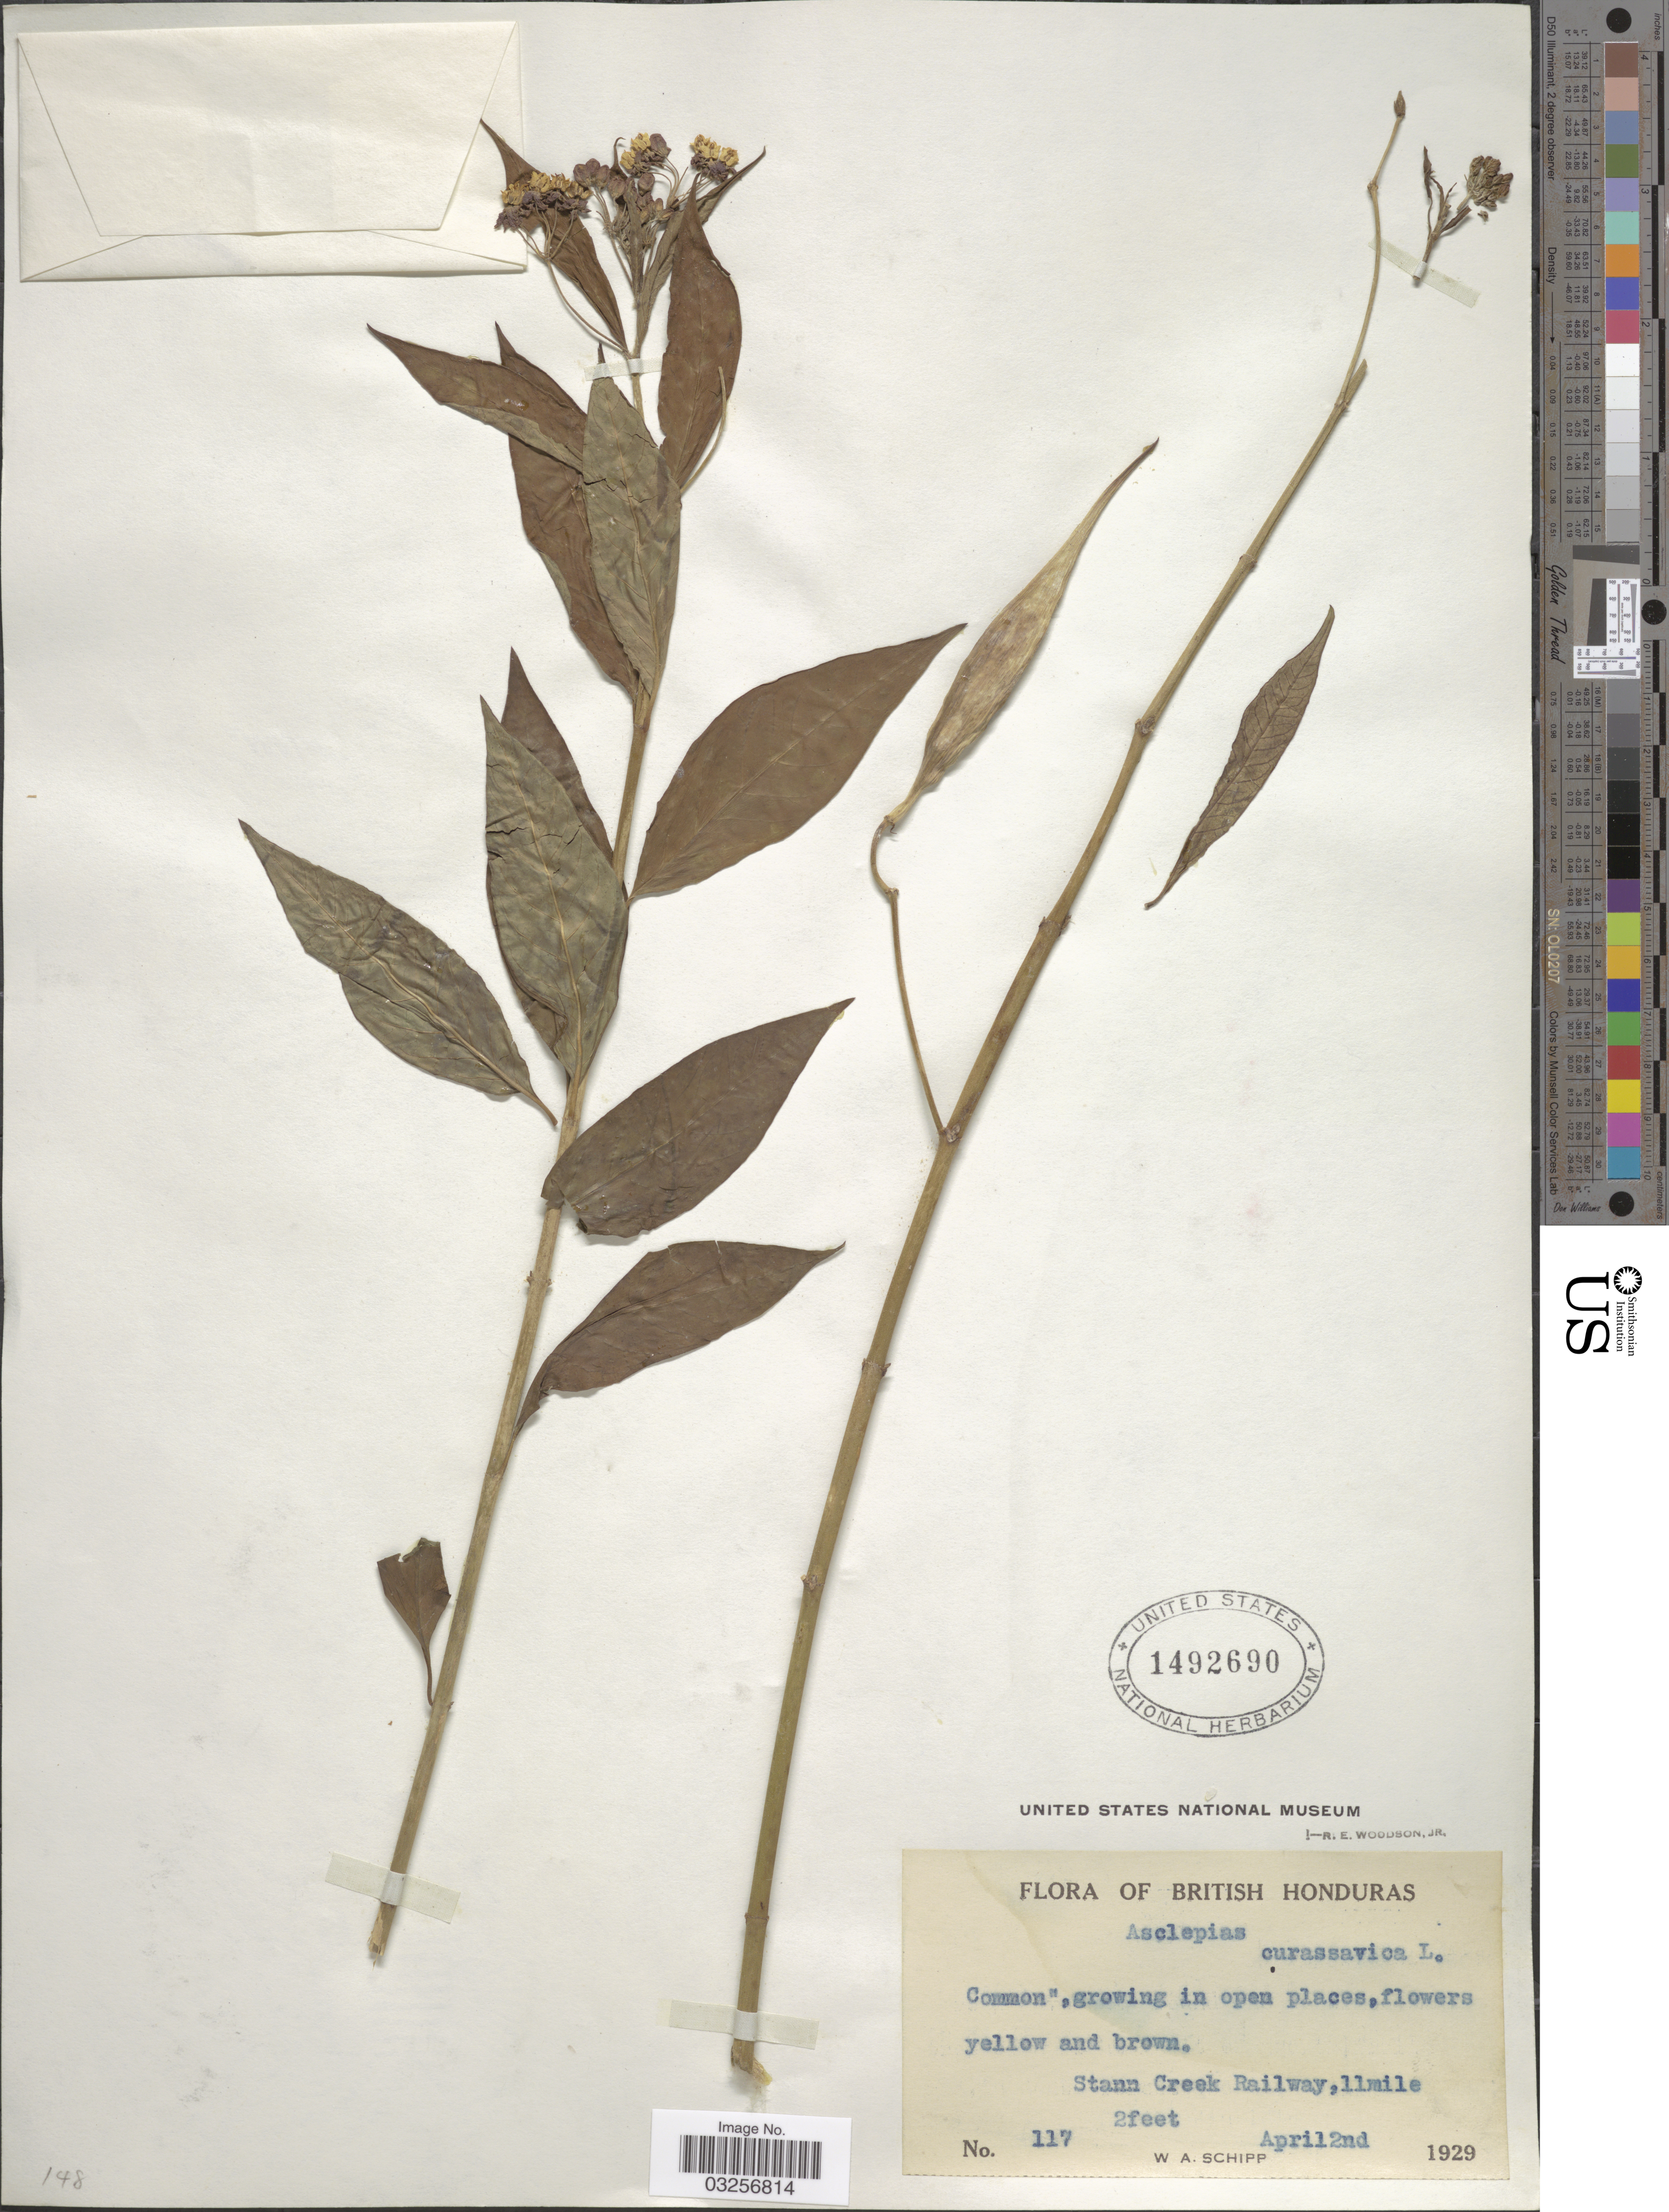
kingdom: Plantae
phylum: Tracheophyta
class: Magnoliopsida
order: Gentianales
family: Apocynaceae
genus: Asclepias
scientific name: Asclepias curassavica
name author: L.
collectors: W. Schipp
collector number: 117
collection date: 1929-04-02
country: Belize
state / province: Stann Creek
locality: British Honduras. Stann Creek Railway, 11 mile.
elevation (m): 1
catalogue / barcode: US 1492690